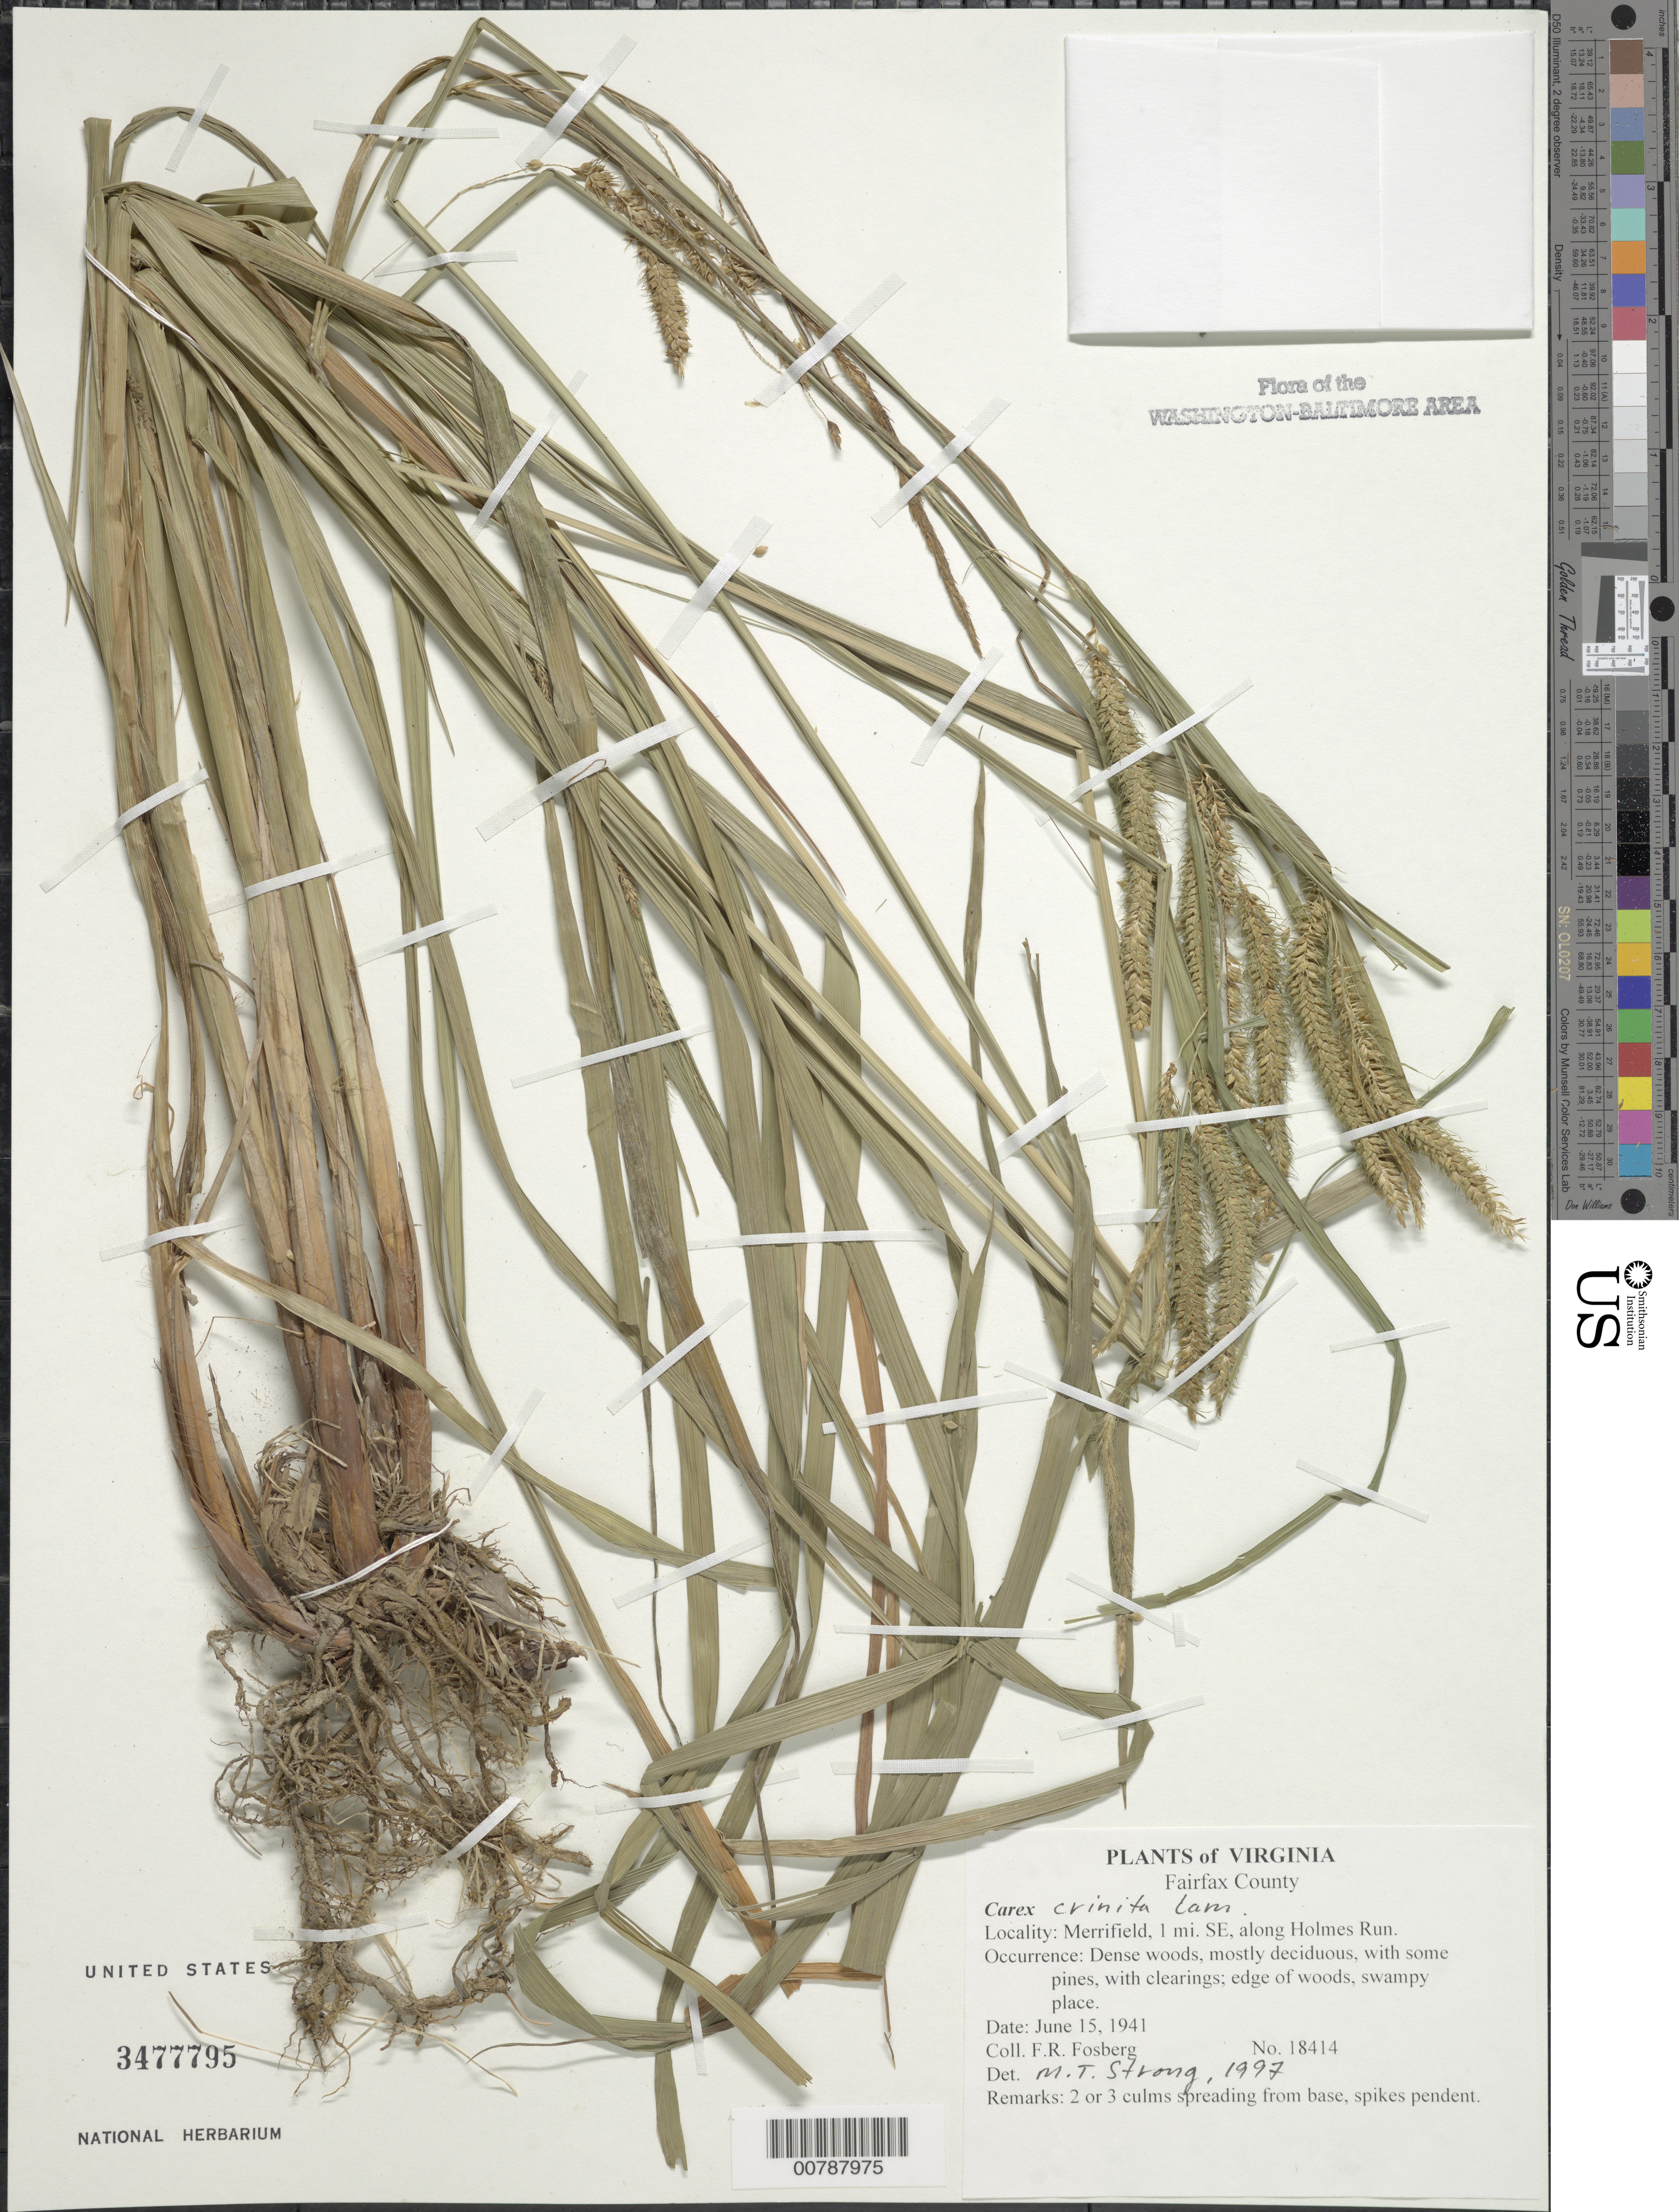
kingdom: Plantae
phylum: Tracheophyta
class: Liliopsida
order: Poales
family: Cyperaceae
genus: Carex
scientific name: Carex crinita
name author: Lam.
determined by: Strong, M. T., (US), Smithsonian Institution - National Museum of Natural History (UNITED STATES)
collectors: F. R. Fosberg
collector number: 18414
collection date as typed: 15 Jun 1941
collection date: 1941-06-15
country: United States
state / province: Virginia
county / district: Fairfax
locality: Merrifield, 1 mi. SE, along Holmes Run.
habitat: Dense woods, mostly deciduous, with some pines, with clearings; wet swaly meadow cleared in woods.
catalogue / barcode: US 3477795